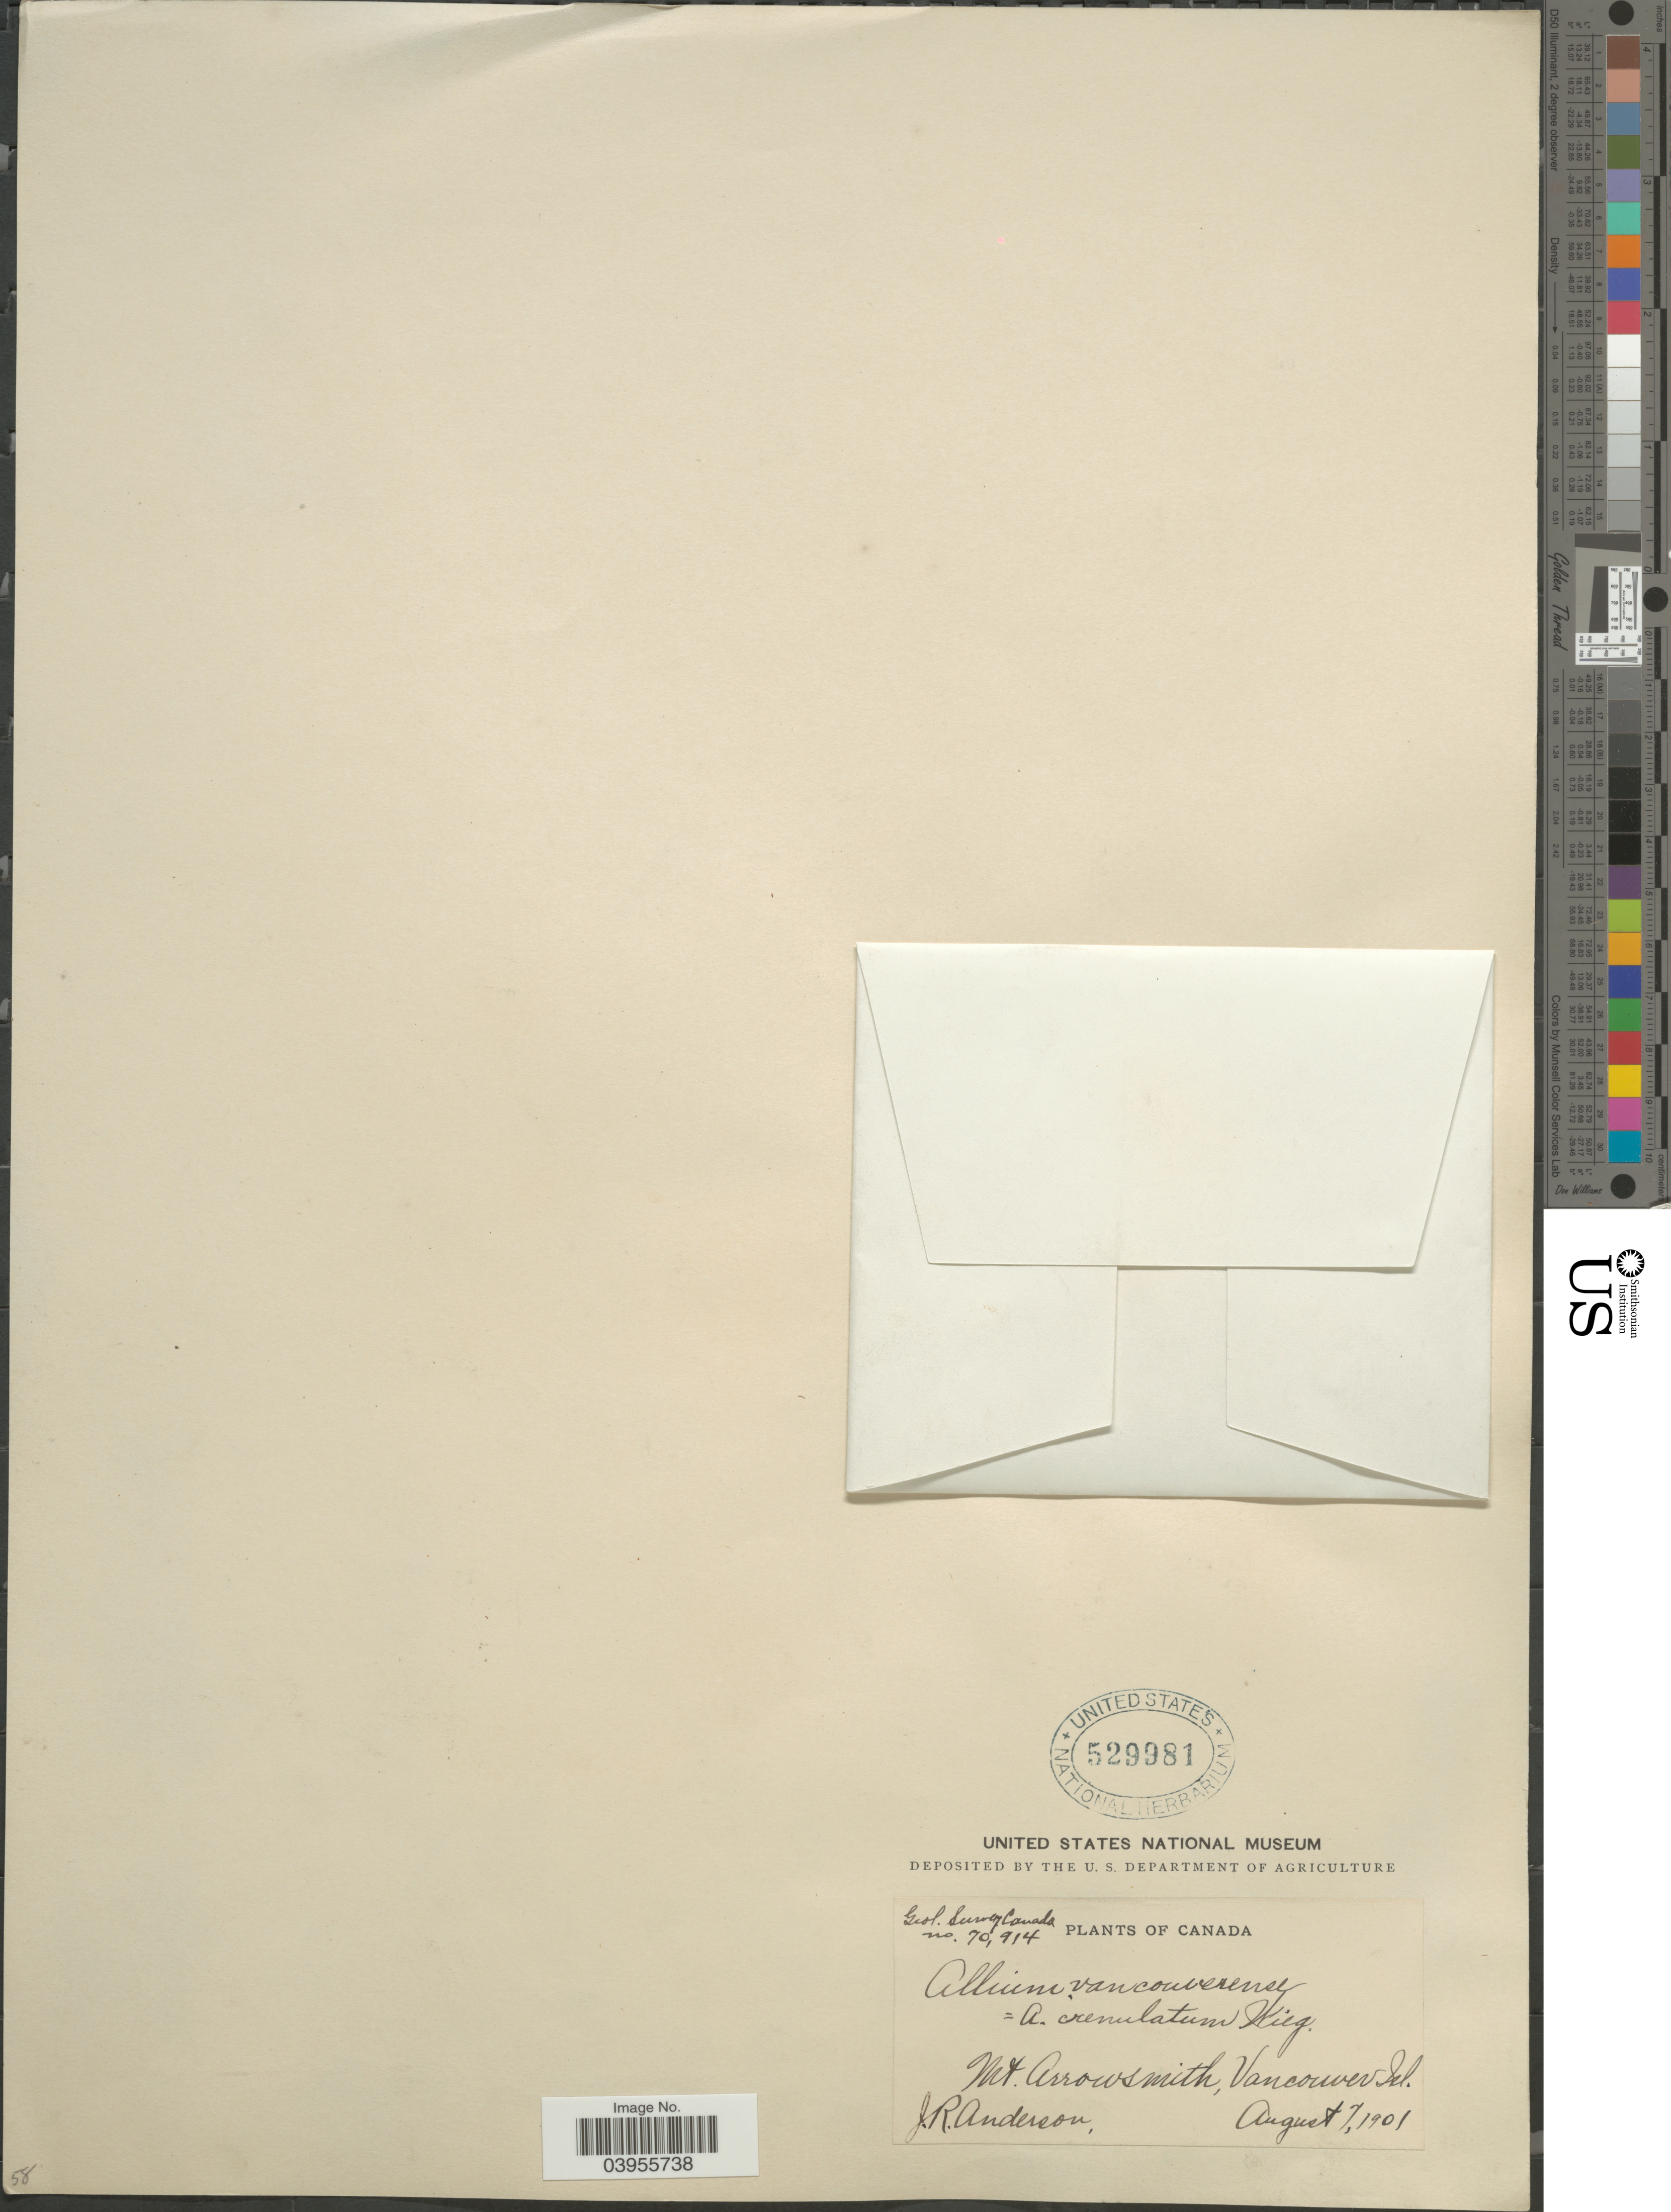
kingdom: Plantae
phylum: Tracheophyta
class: Liliopsida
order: Asparagales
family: Amaryllidaceae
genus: Allium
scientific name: Allium crenulatum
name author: Wiegand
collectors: J. R. Anderson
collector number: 70914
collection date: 1901-08-07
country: Canada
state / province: British Columbia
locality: Mt. Arrowsmith, Vancouver Isl.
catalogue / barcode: US 529981